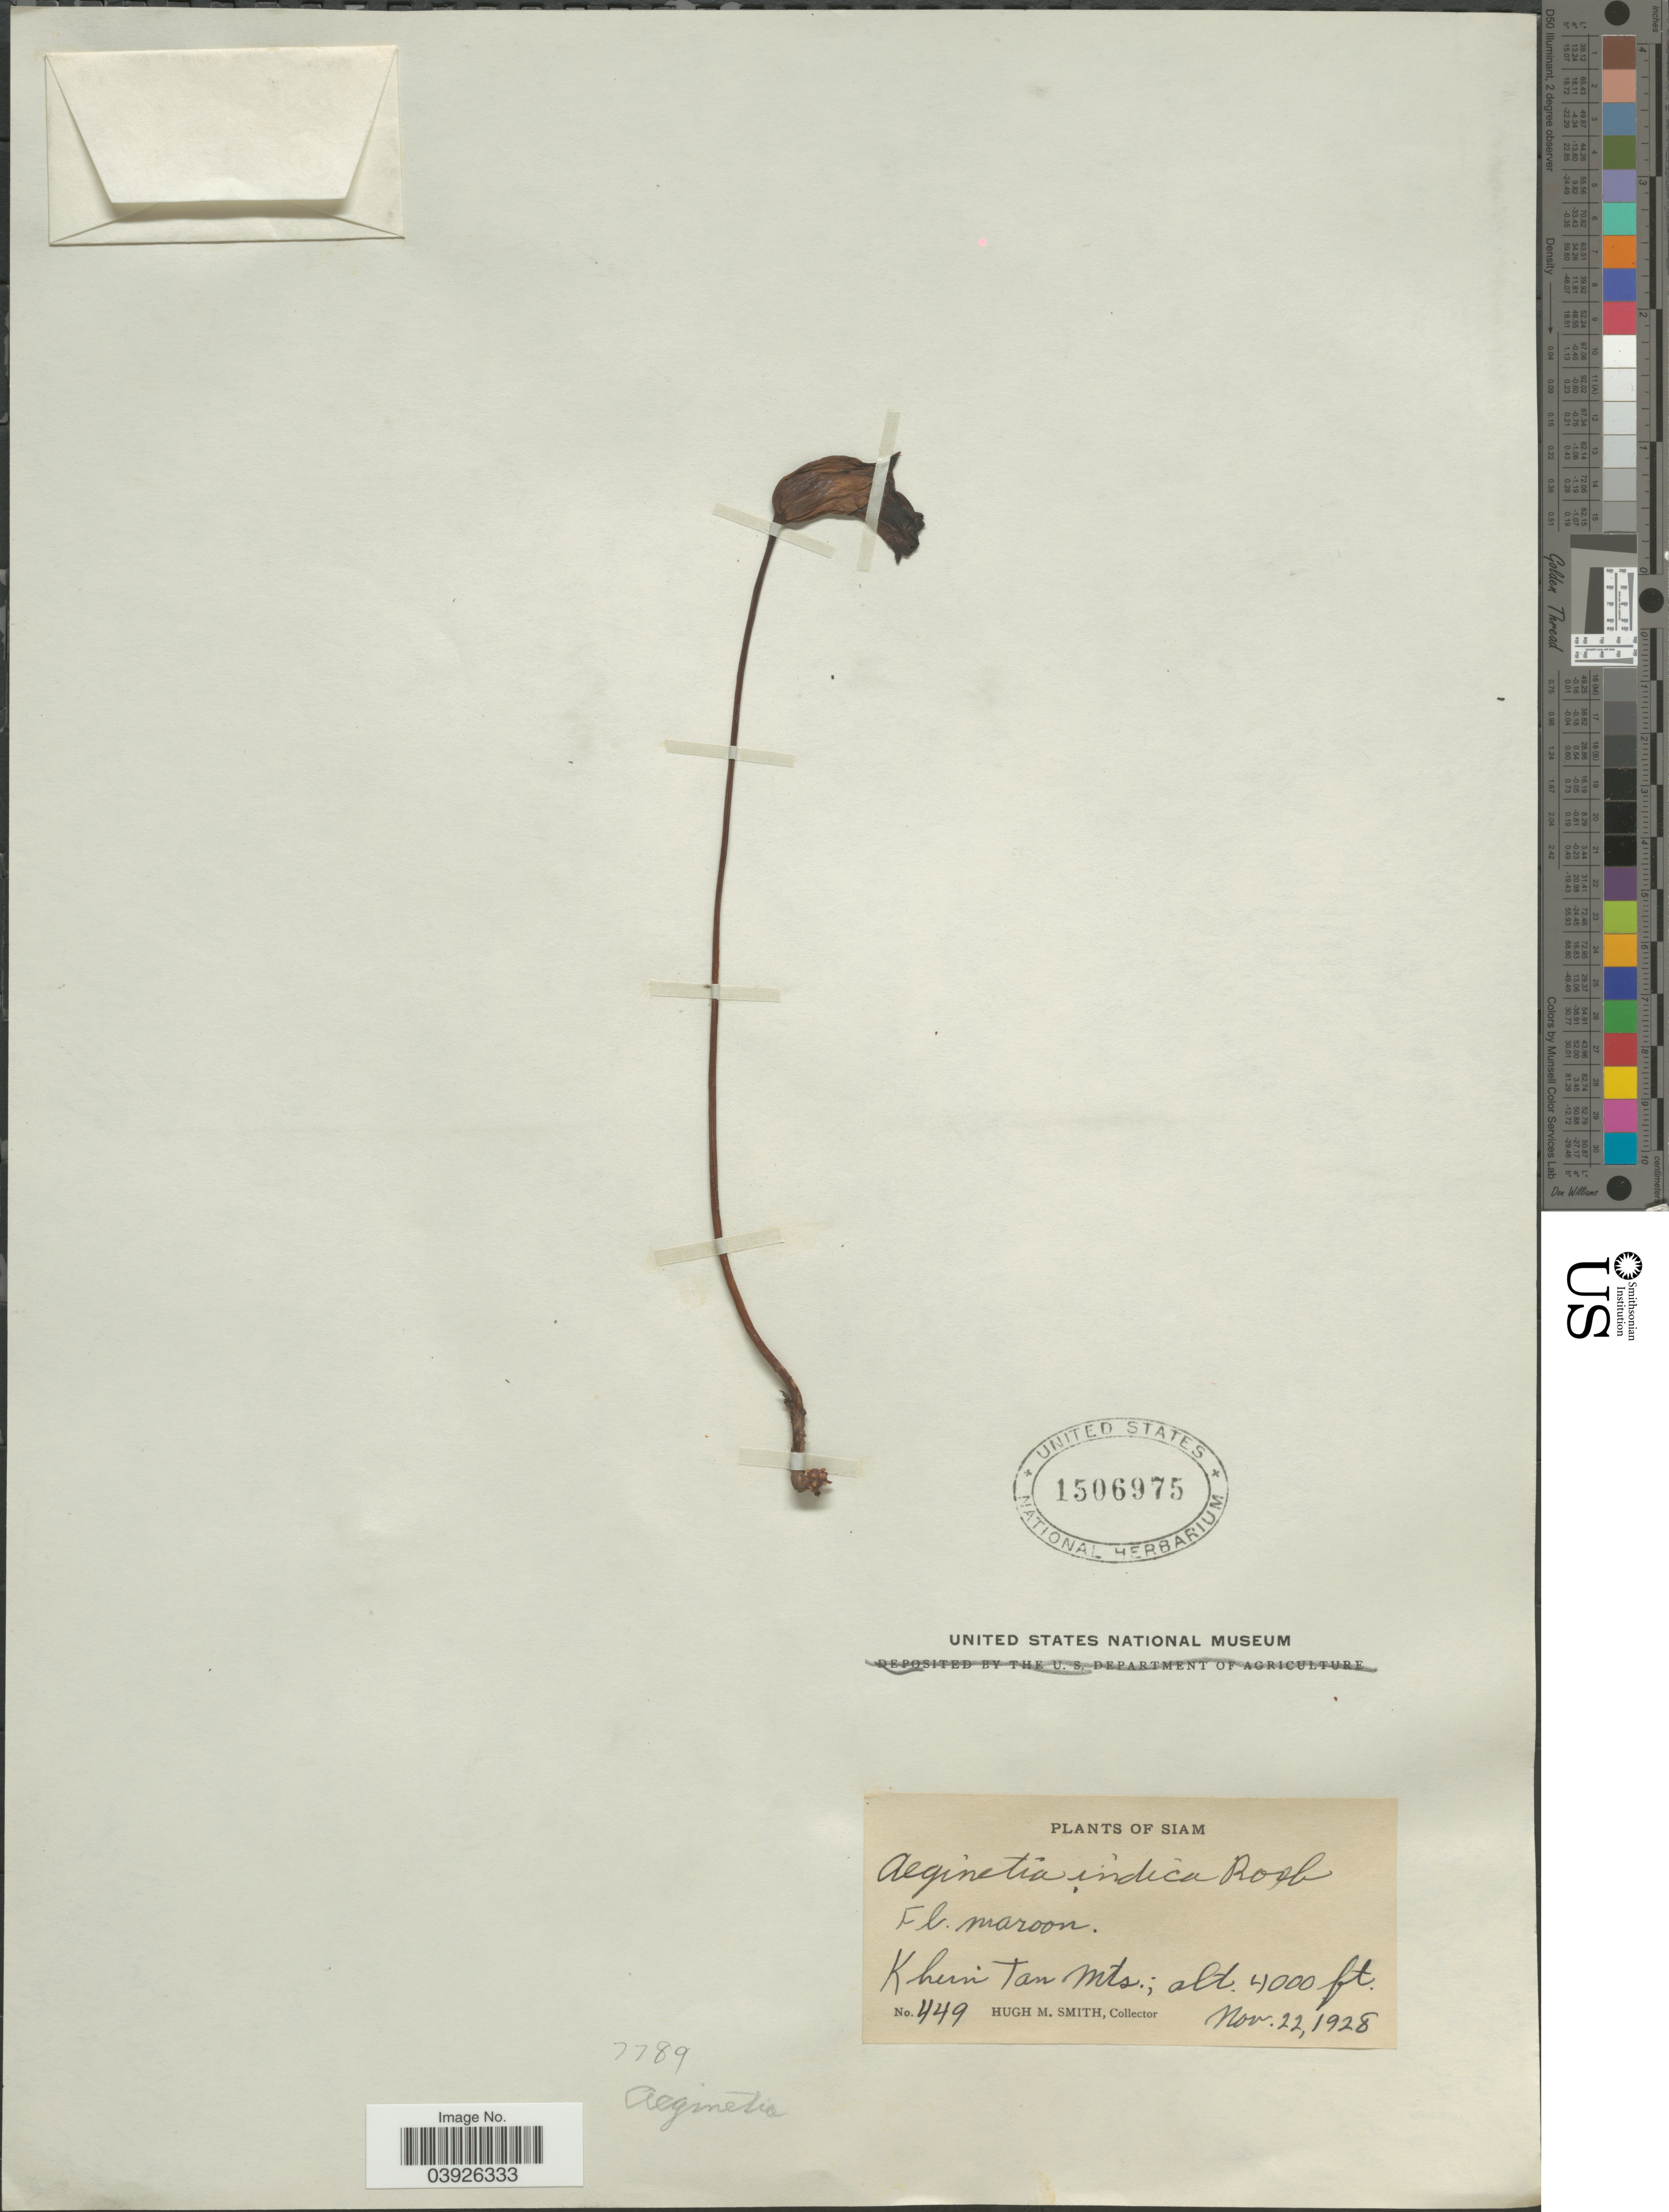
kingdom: Plantae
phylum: Tracheophyta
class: Magnoliopsida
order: Lamiales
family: Orobanchaceae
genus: Aeginetia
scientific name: Aeginetia indica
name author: L.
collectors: H. M. Smith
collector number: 449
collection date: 1928-11-22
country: Thailand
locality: Siam. Khun Tan Mts.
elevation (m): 1219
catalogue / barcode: US 1506975